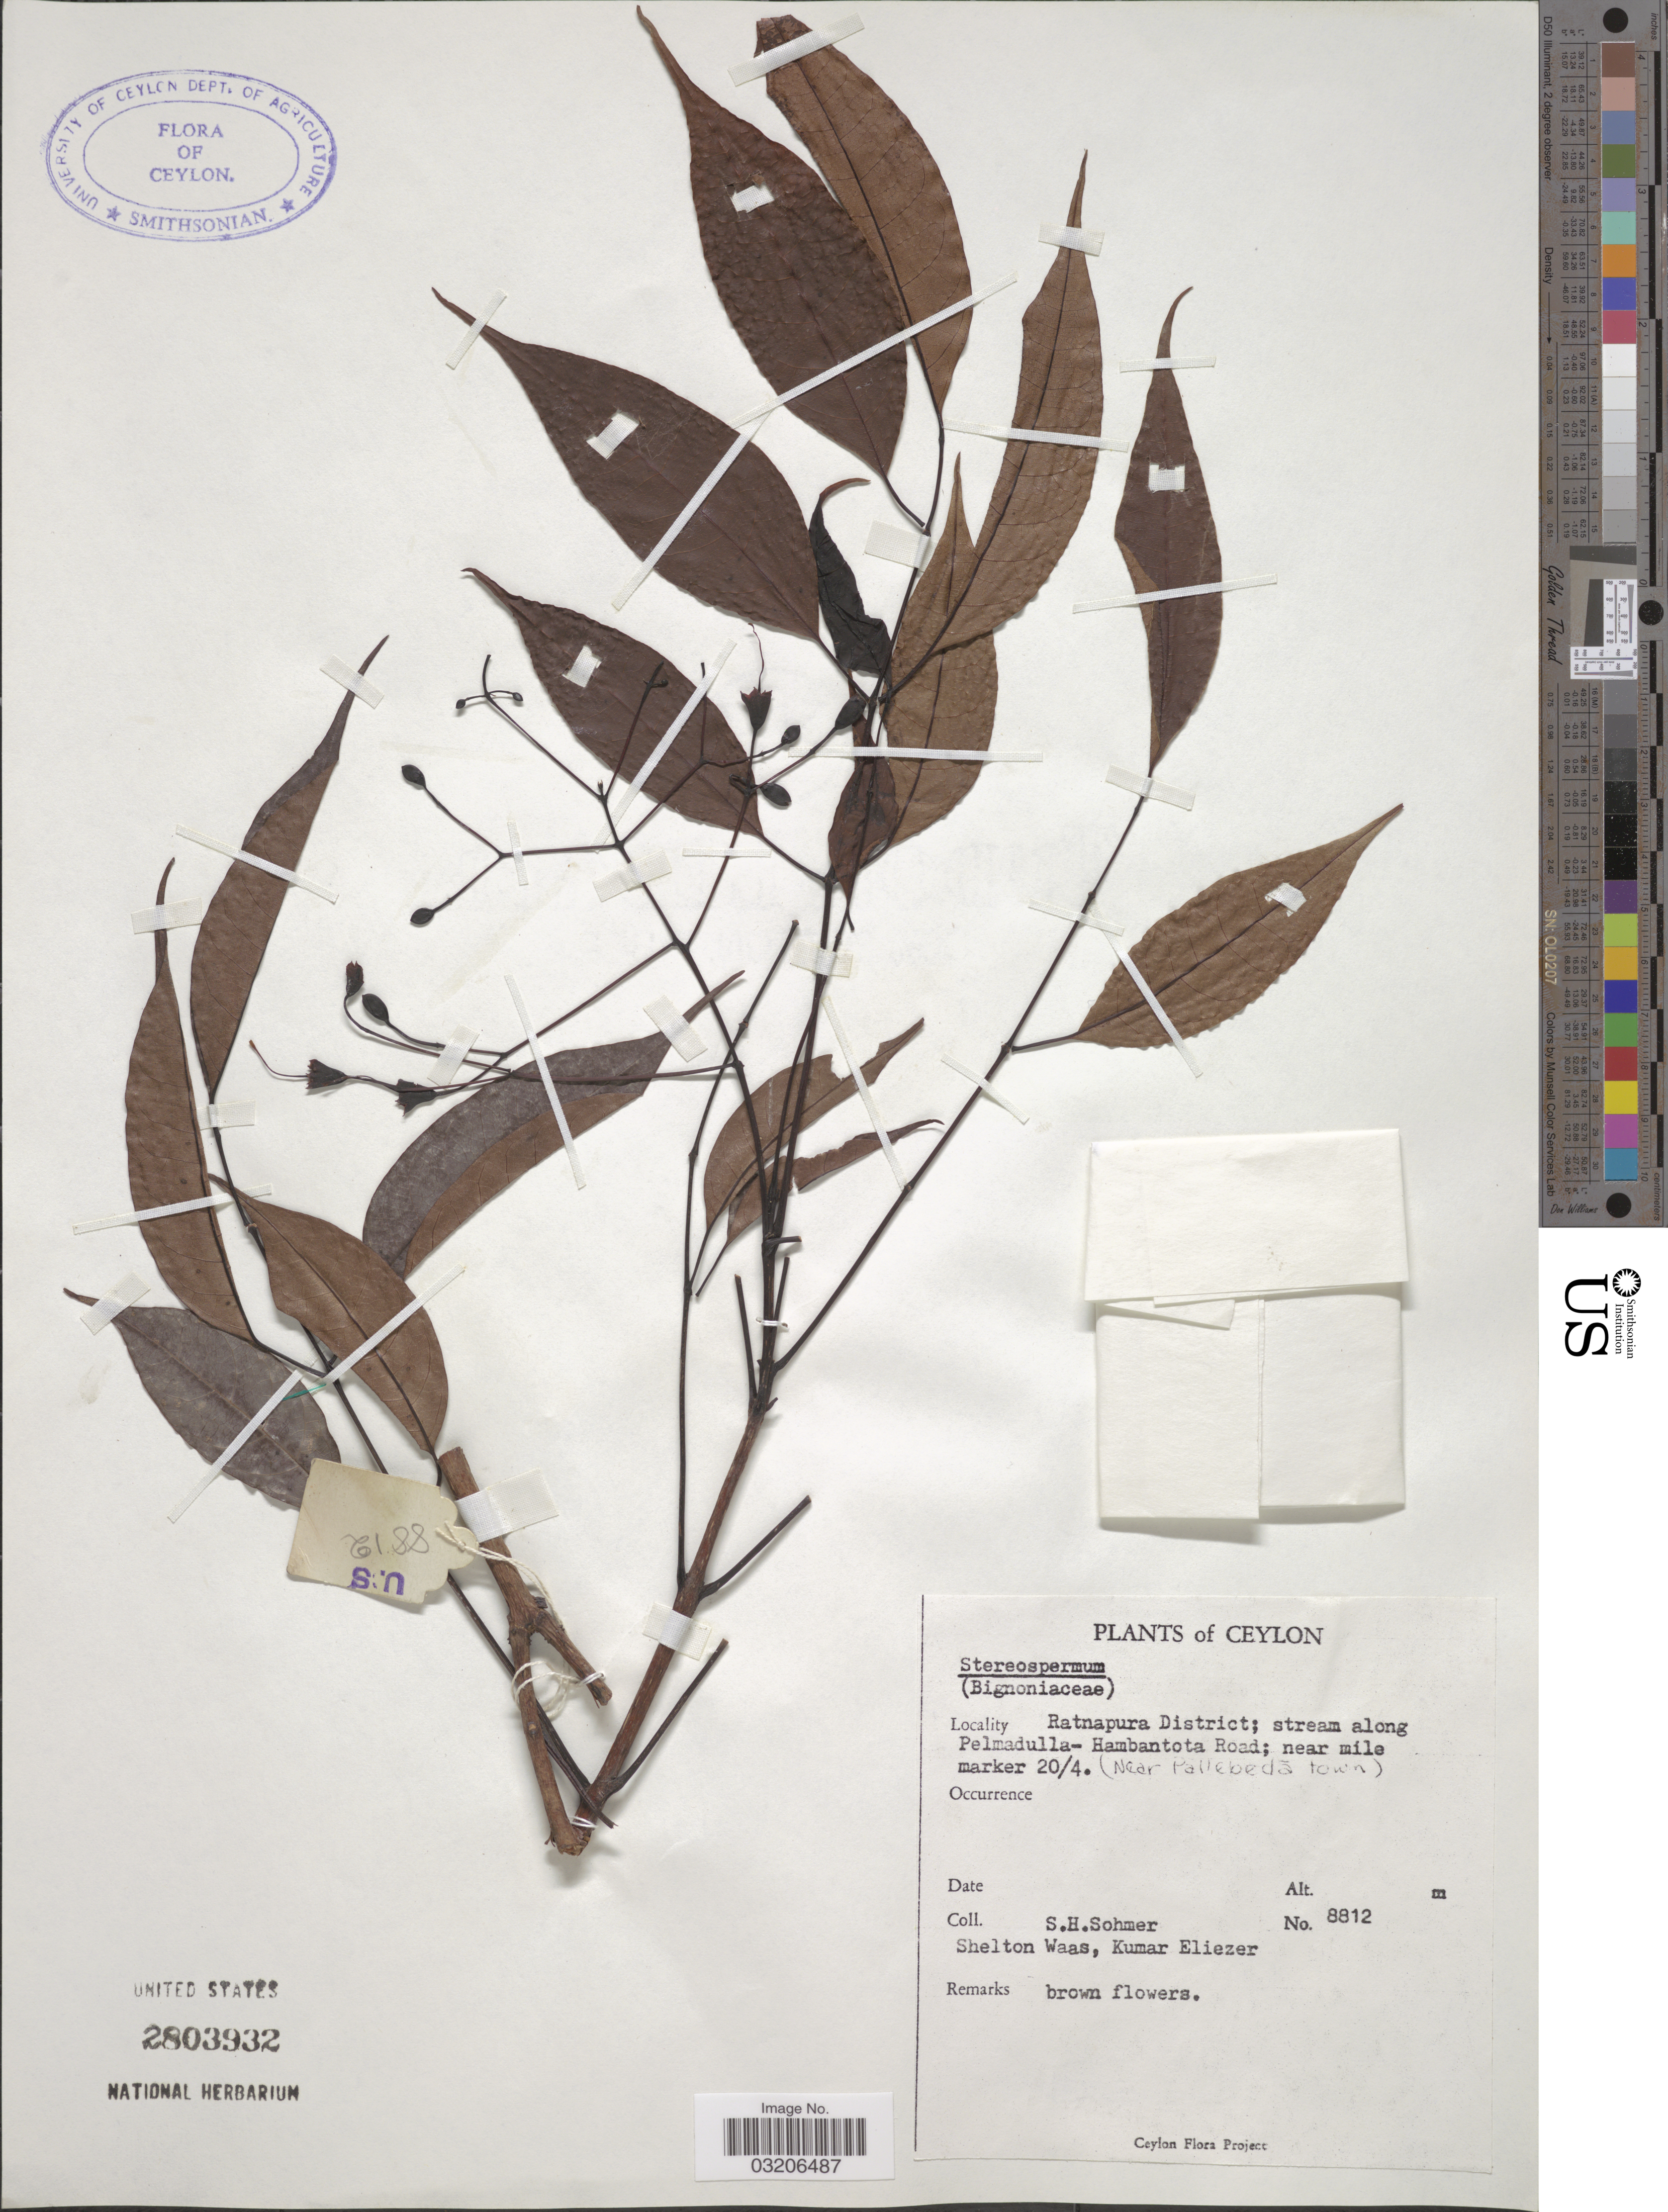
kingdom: Plantae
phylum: Tracheophyta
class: Magnoliopsida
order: Lamiales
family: Bignoniaceae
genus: Stereospermum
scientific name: Stereospermum sp.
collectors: S. H. Sohmer, S. Waas & K. Eliezer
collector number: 8812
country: Sri Lanka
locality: Ceylon. Ratnapura District; stream along Pelmadulla- Hambantota Road; near mile marker 20/4. (Near Pallebeda town).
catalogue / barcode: US 2803932